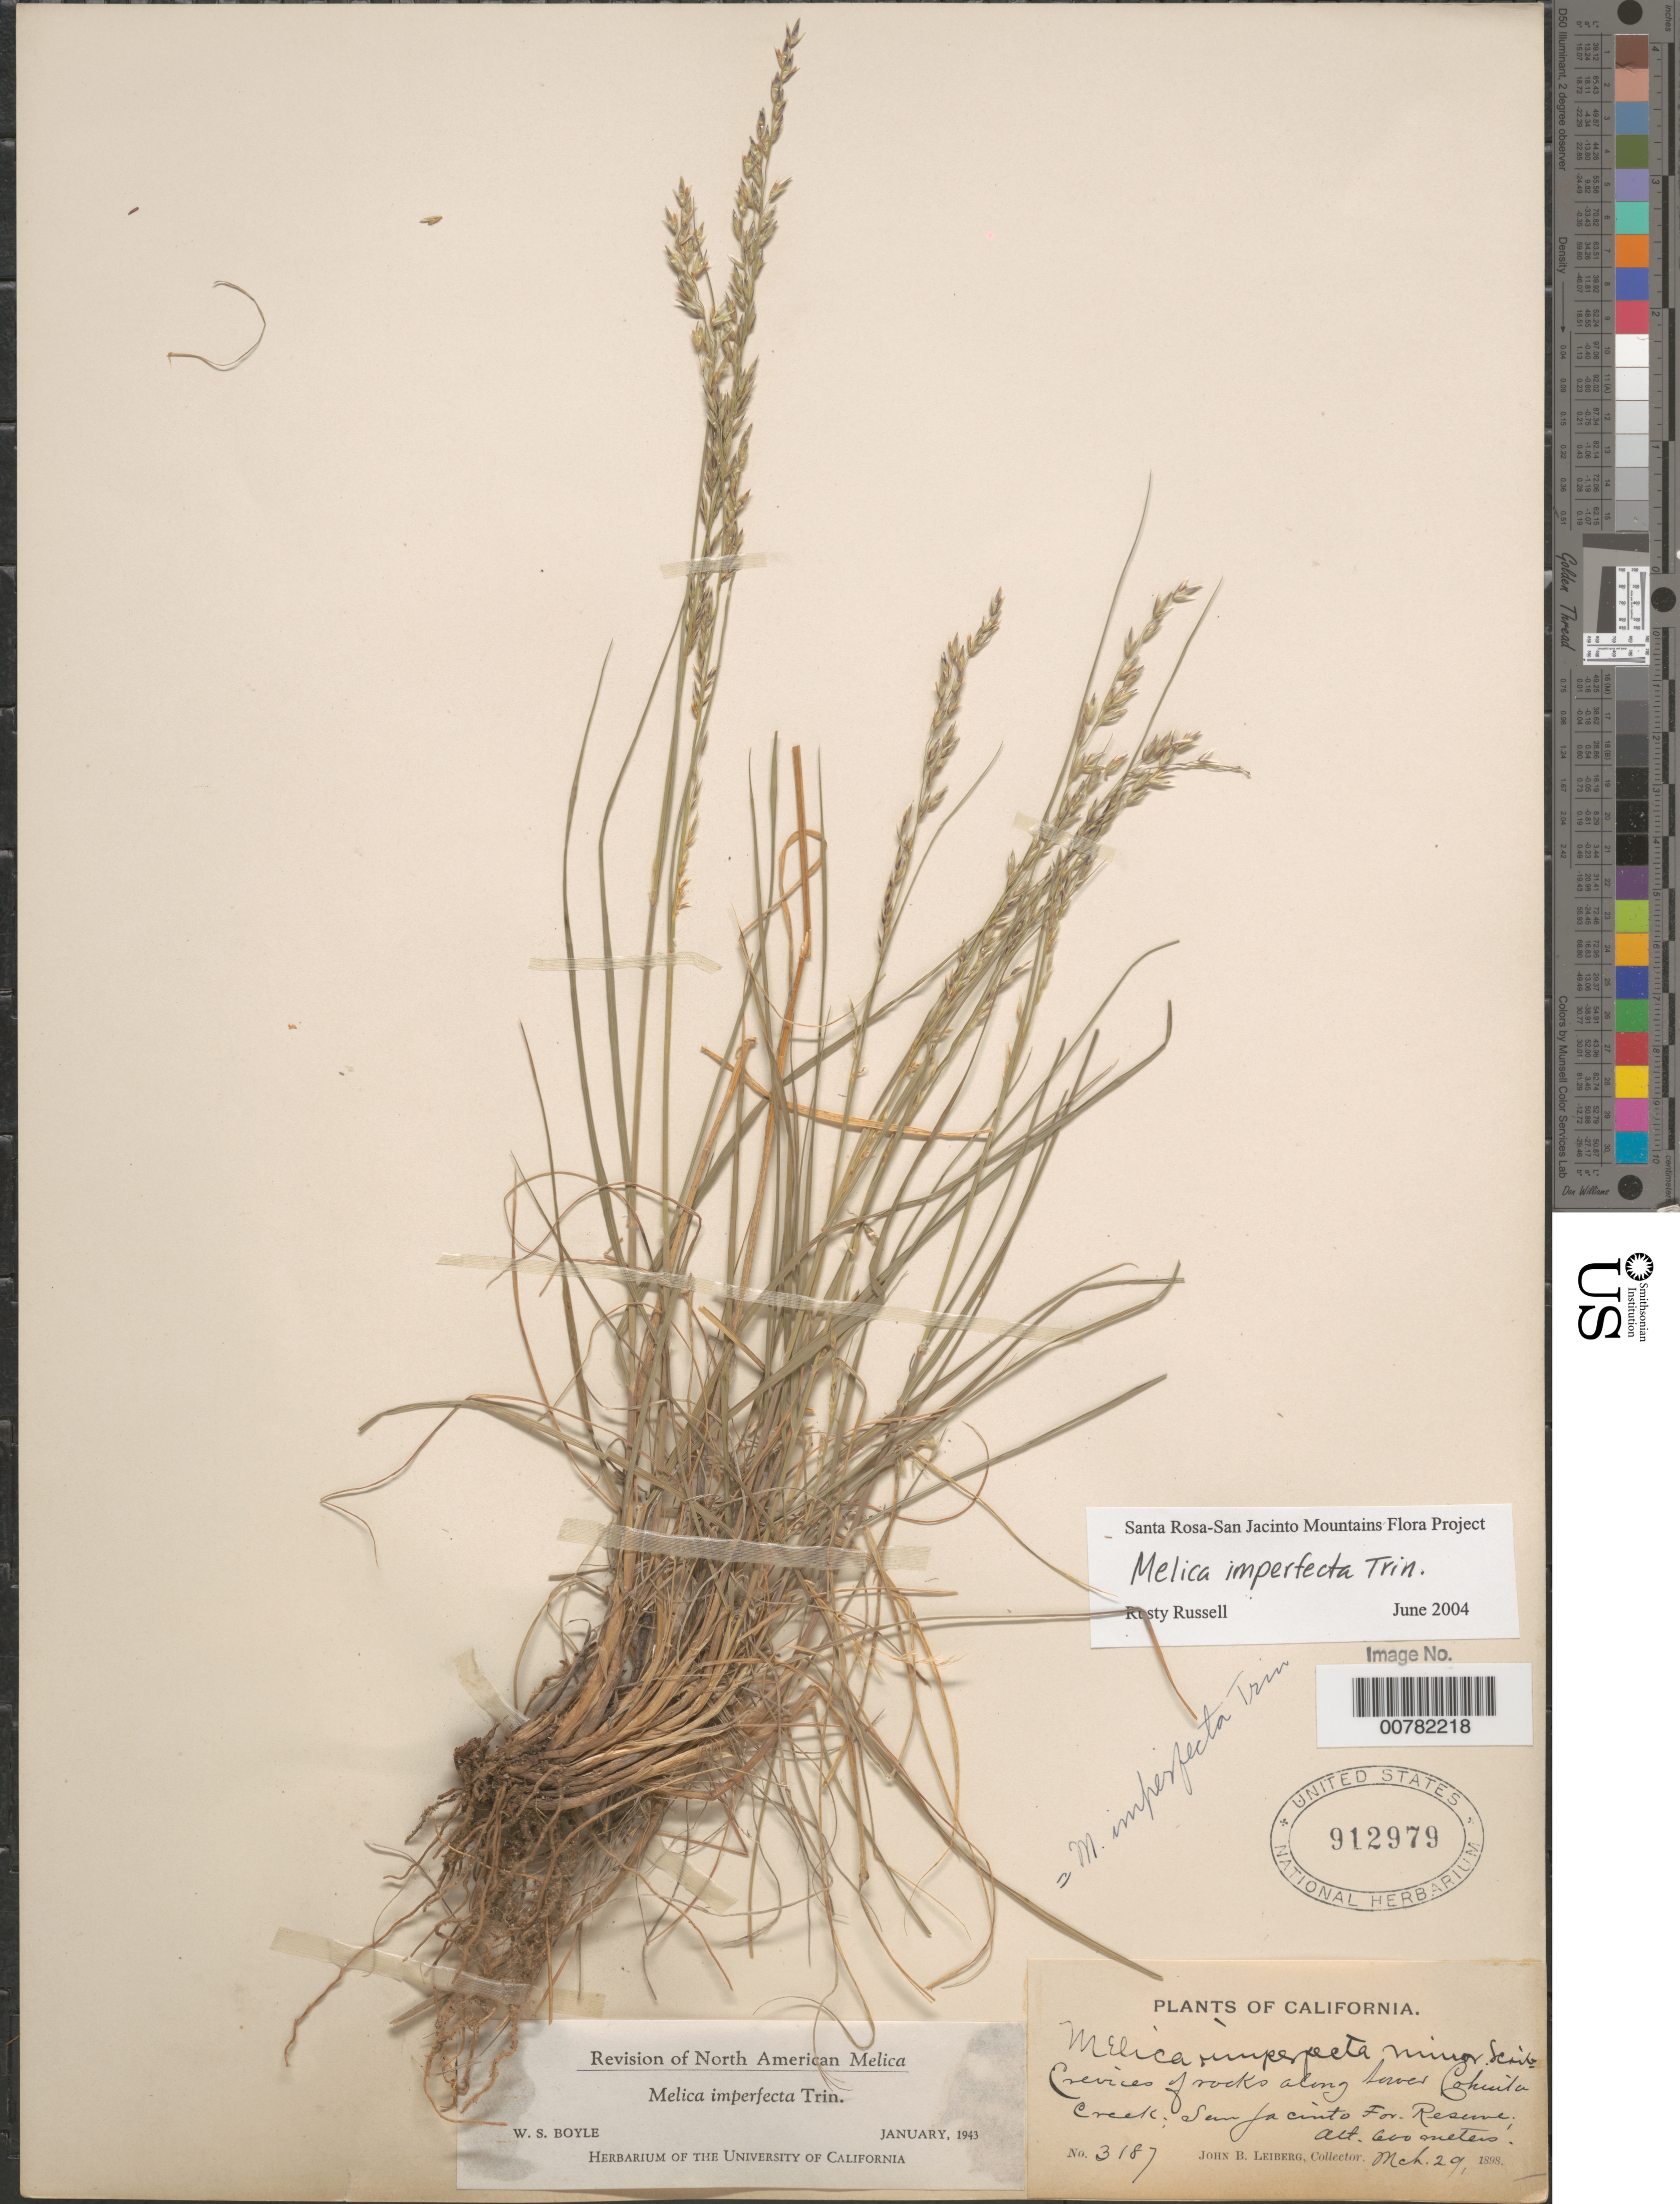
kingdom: Plantae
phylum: Tracheophyta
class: Liliopsida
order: Poales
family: Poaceae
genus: Melica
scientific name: Melica imperfecta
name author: Trin.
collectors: J. B. Leiberg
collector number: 3187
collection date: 1898-03-29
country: United States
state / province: California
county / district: Riverside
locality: Crevices of rocks along lower Cohuila Creek, San Jacinto For. Reserve.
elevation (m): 600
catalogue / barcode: US 912979